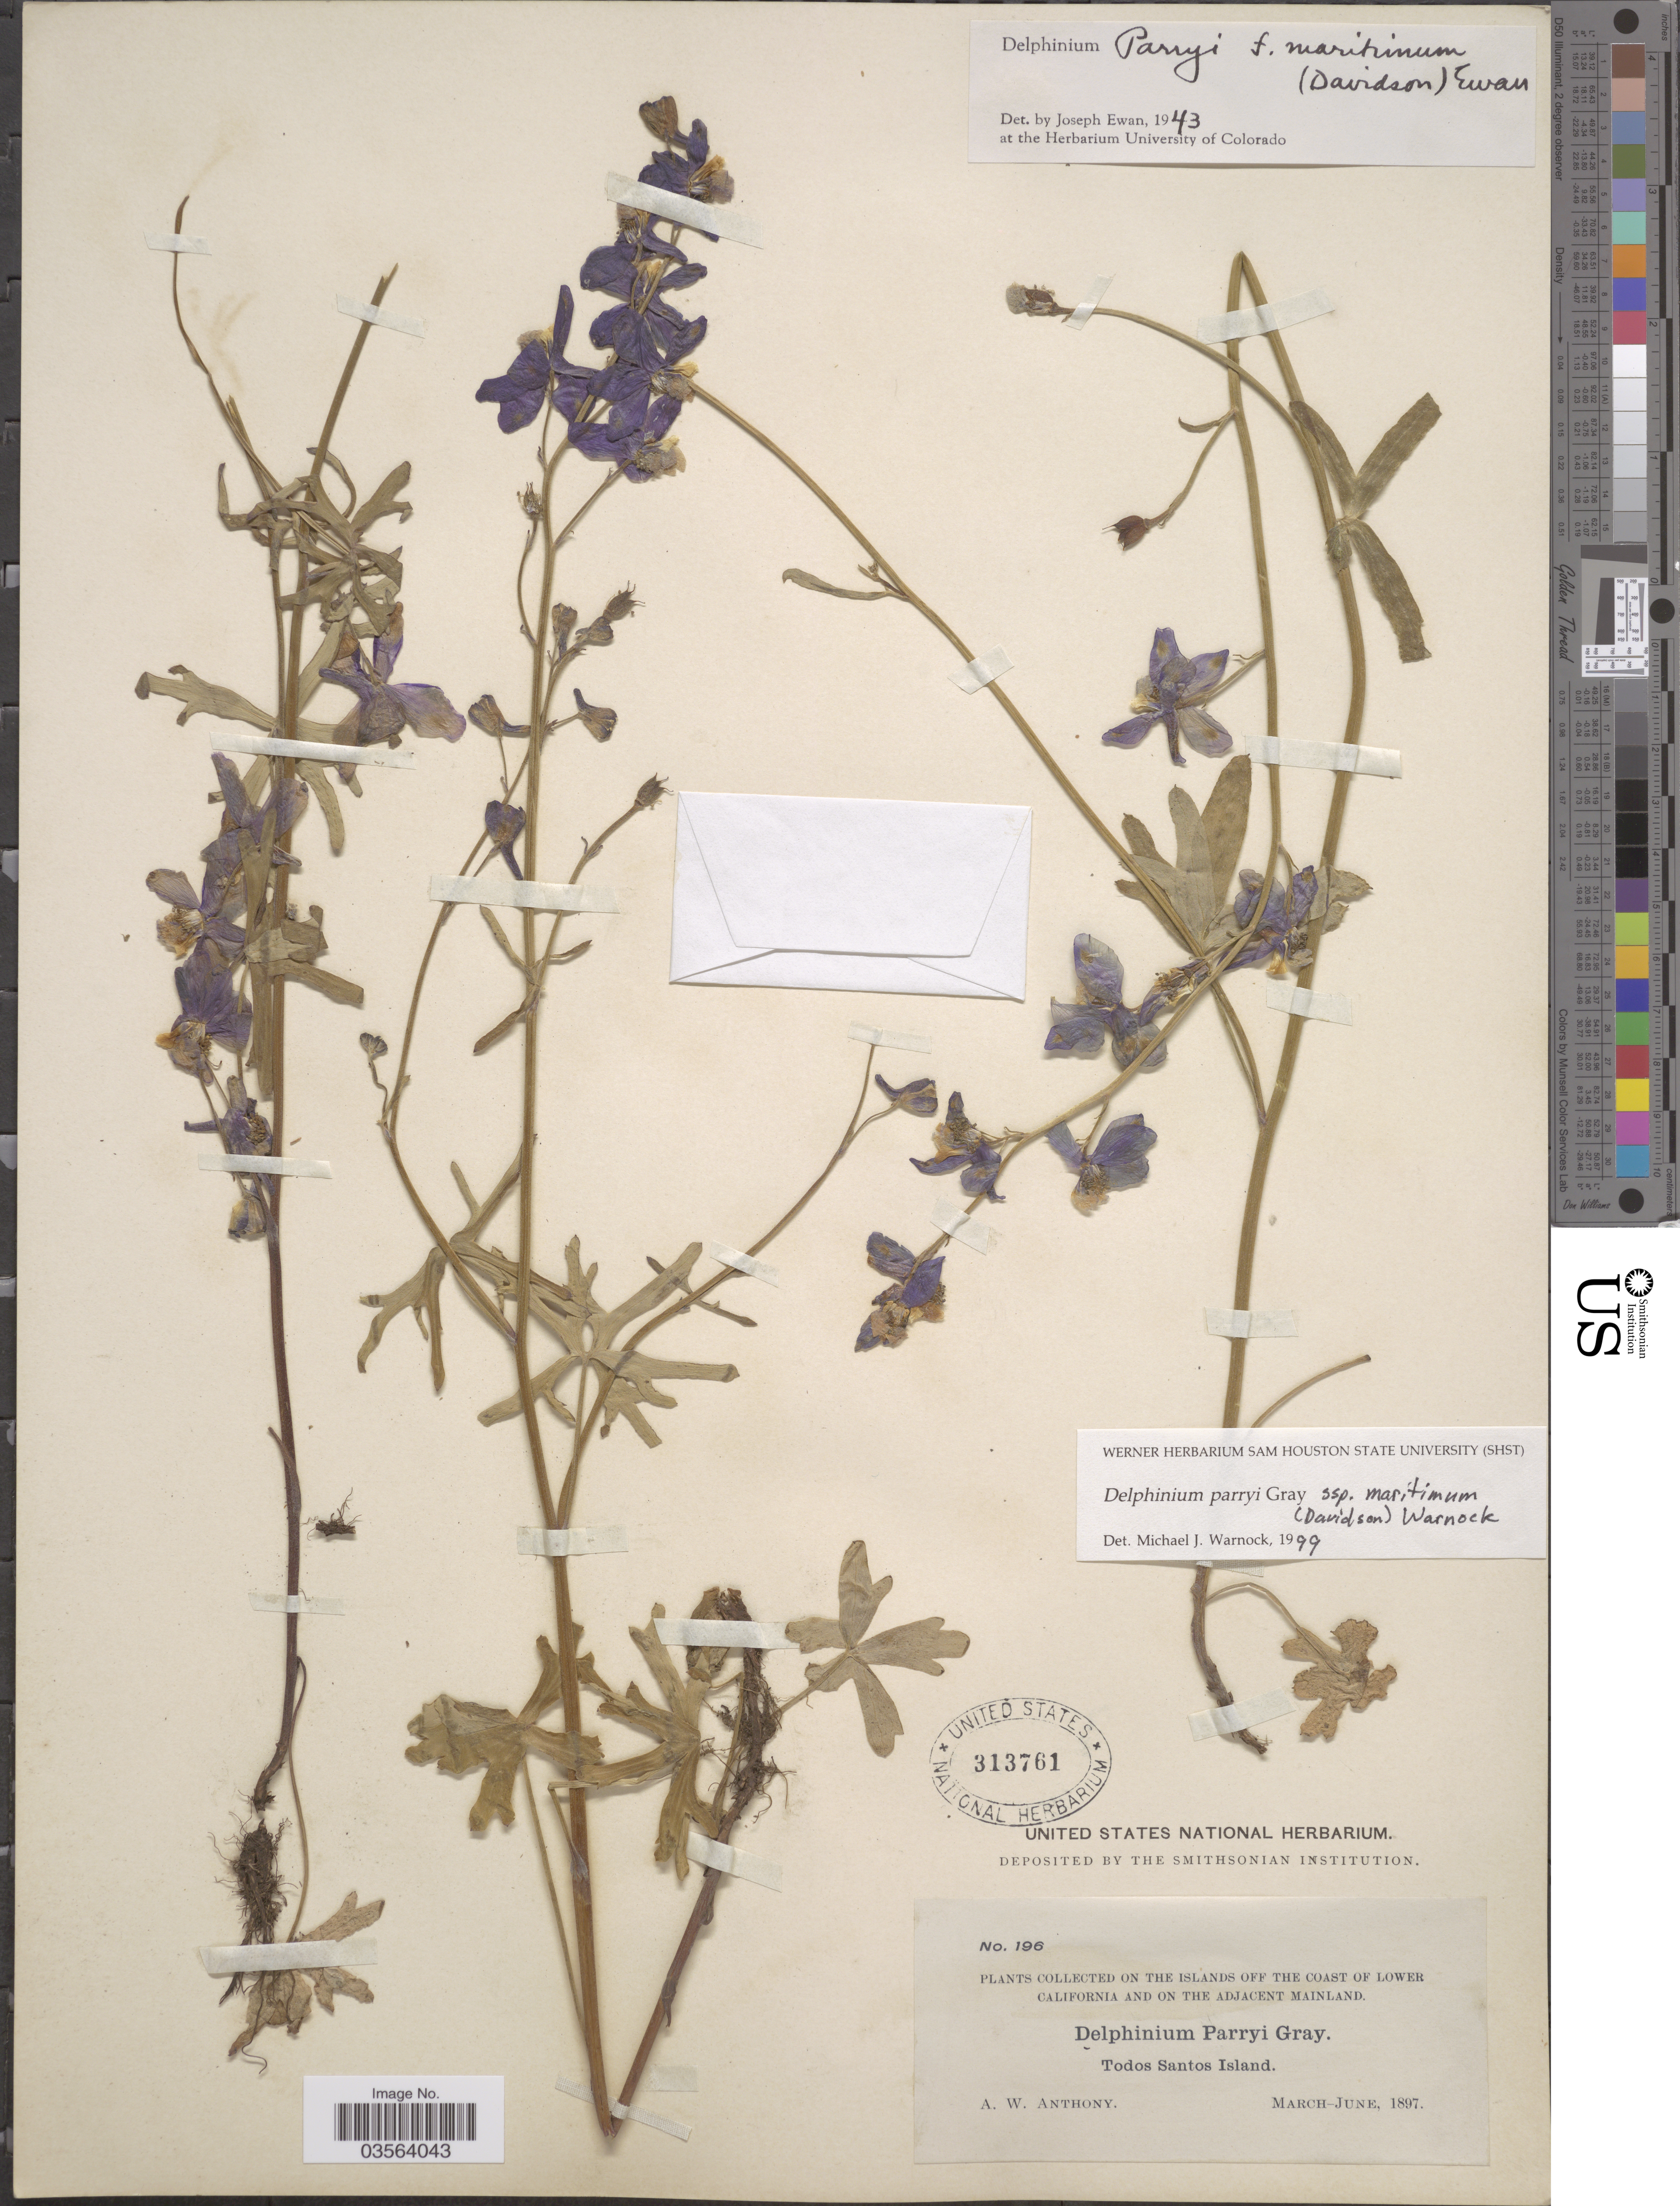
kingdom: Plantae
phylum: Tracheophyta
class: Magnoliopsida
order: Ranunculales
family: Ranunculaceae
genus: Delphinium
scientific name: Delphinium parryi subsp. maritimum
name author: (Davidson) M.J. Warnock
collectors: A. W. Anthony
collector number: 196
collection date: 1897-03/1897-06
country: Mexico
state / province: Baja California Norte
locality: On the islands off the coast of Lower California and on the Adjacent Mainland. Todos Santos Island.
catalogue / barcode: US 313761